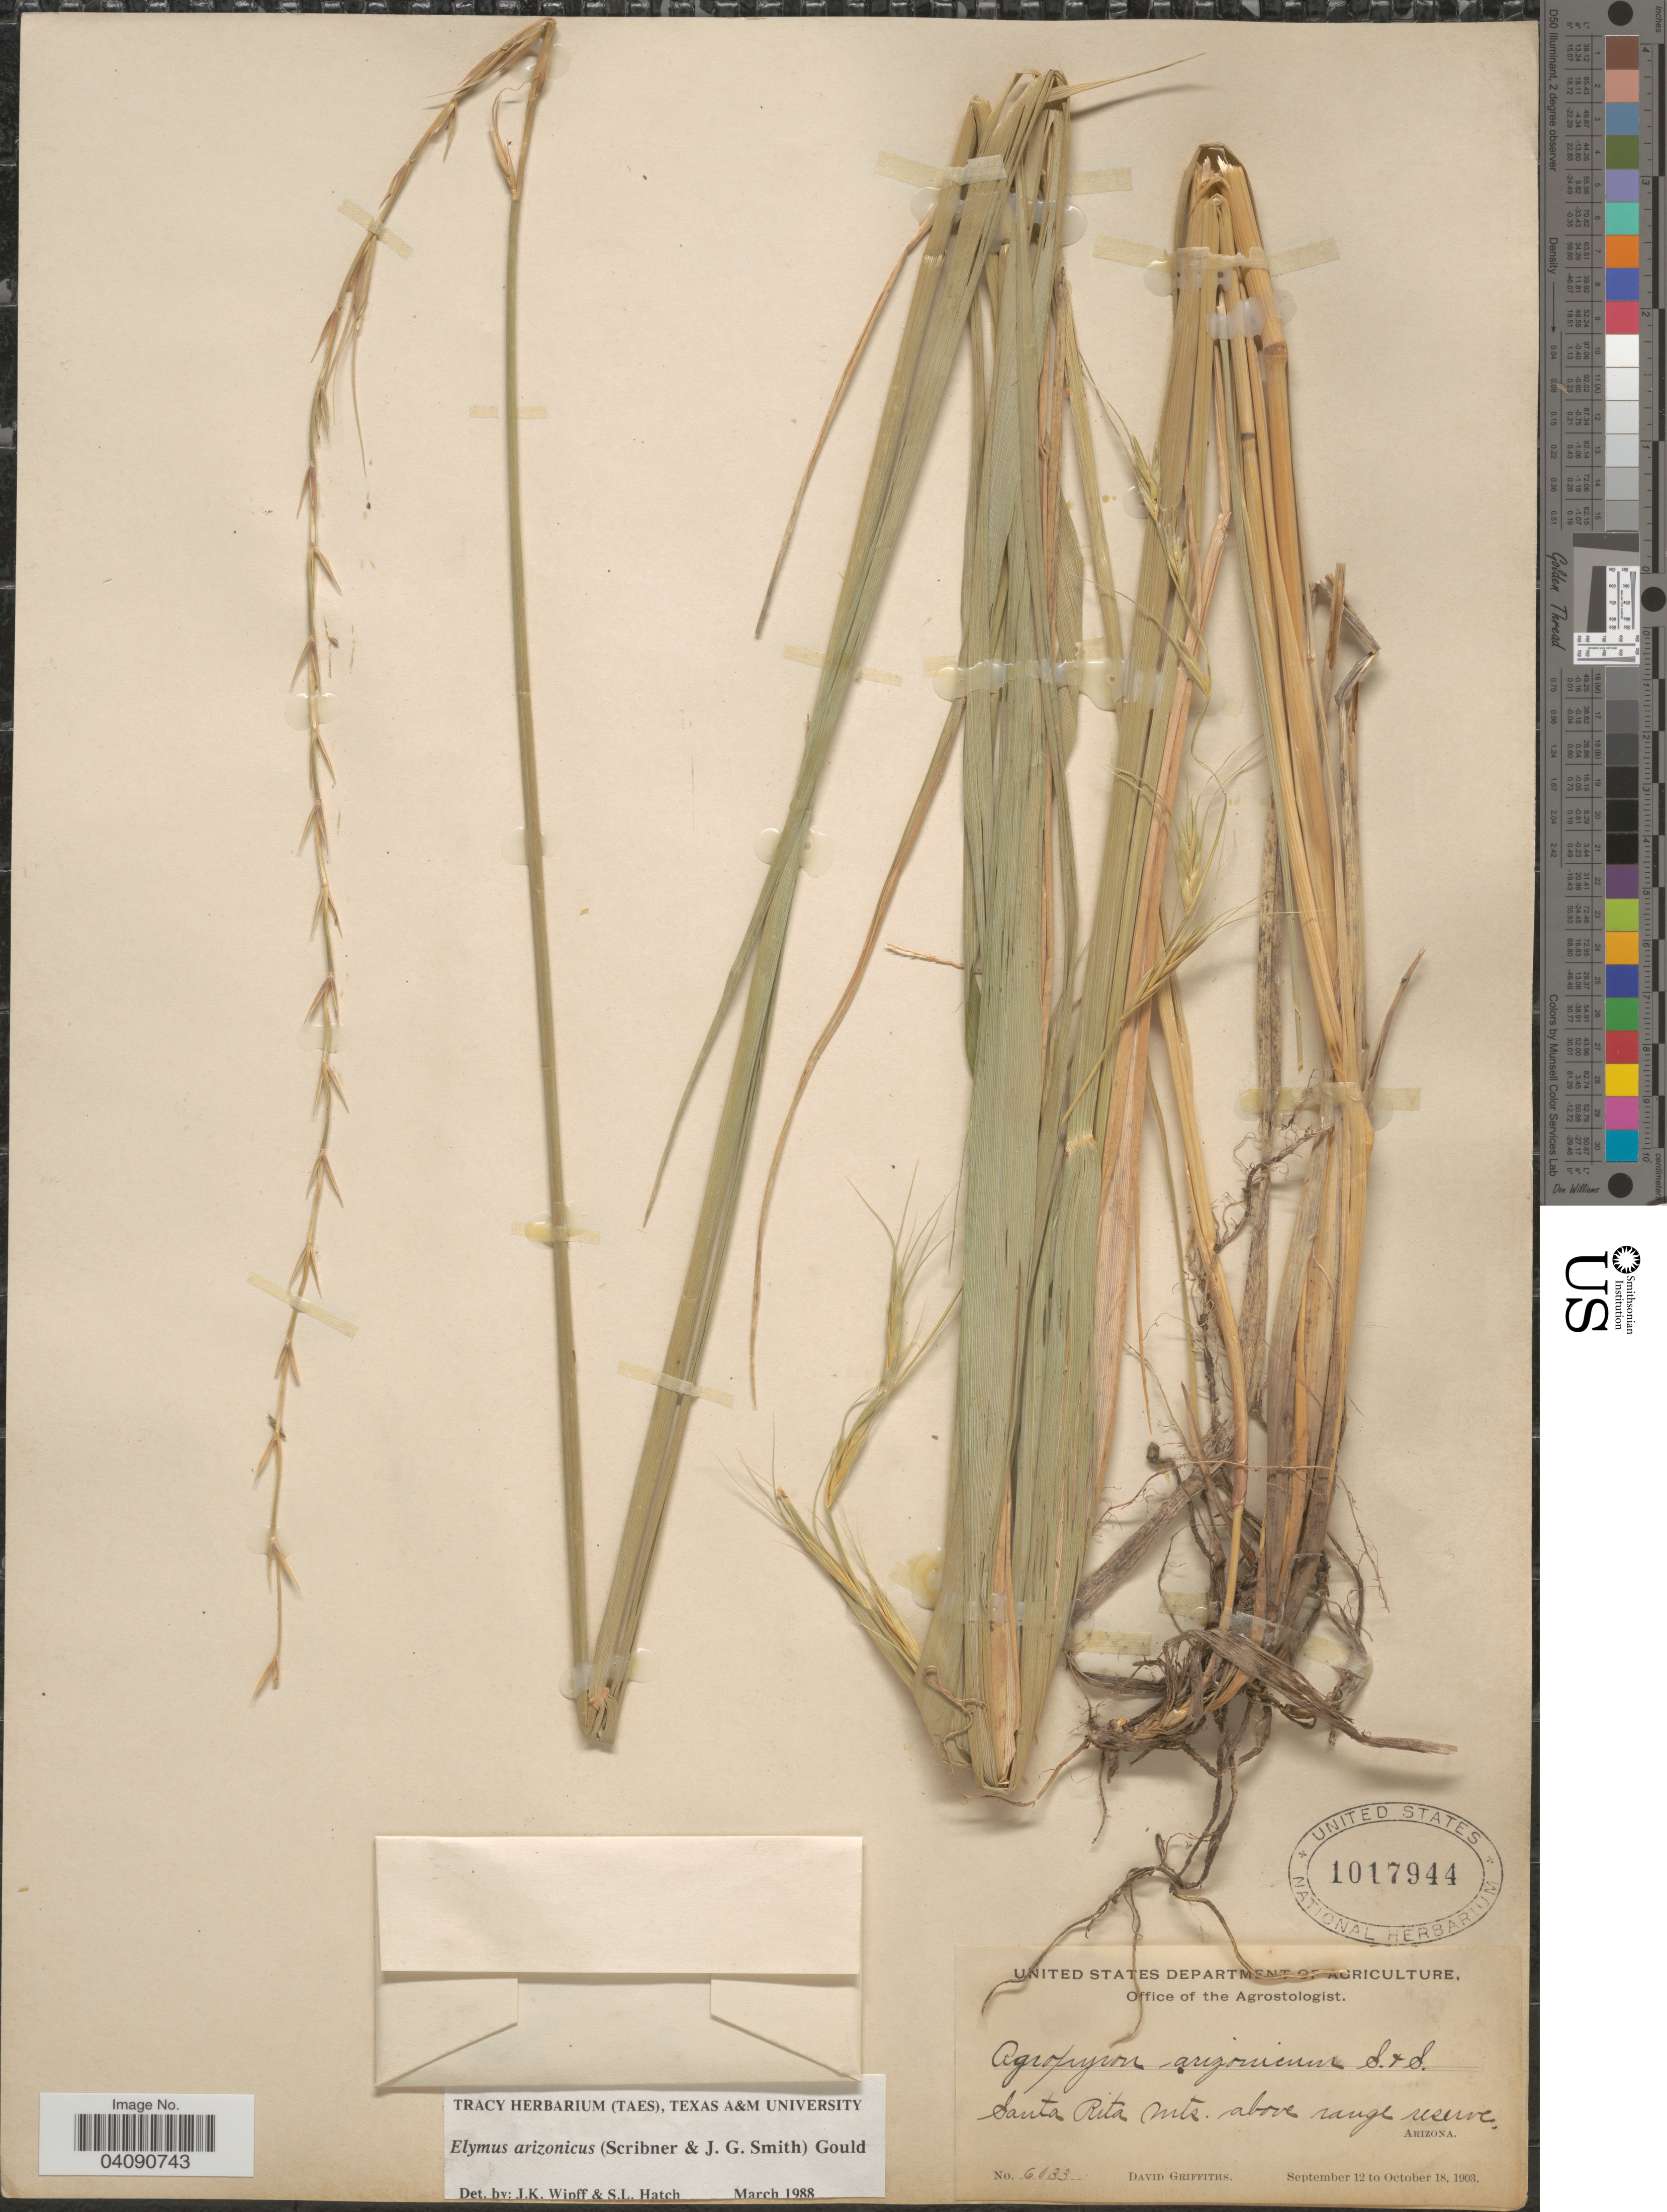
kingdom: Plantae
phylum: Tracheophyta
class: Liliopsida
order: Poales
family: Poaceae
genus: Elymus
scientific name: Elymus arizonicus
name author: (Scribn. & J.G. Sm.) Gould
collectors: D. Griffiths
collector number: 6033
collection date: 1903-09-12/1903-10-18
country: United States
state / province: Arizona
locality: Santa Rita Mts. above range reserve.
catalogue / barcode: US 1017944